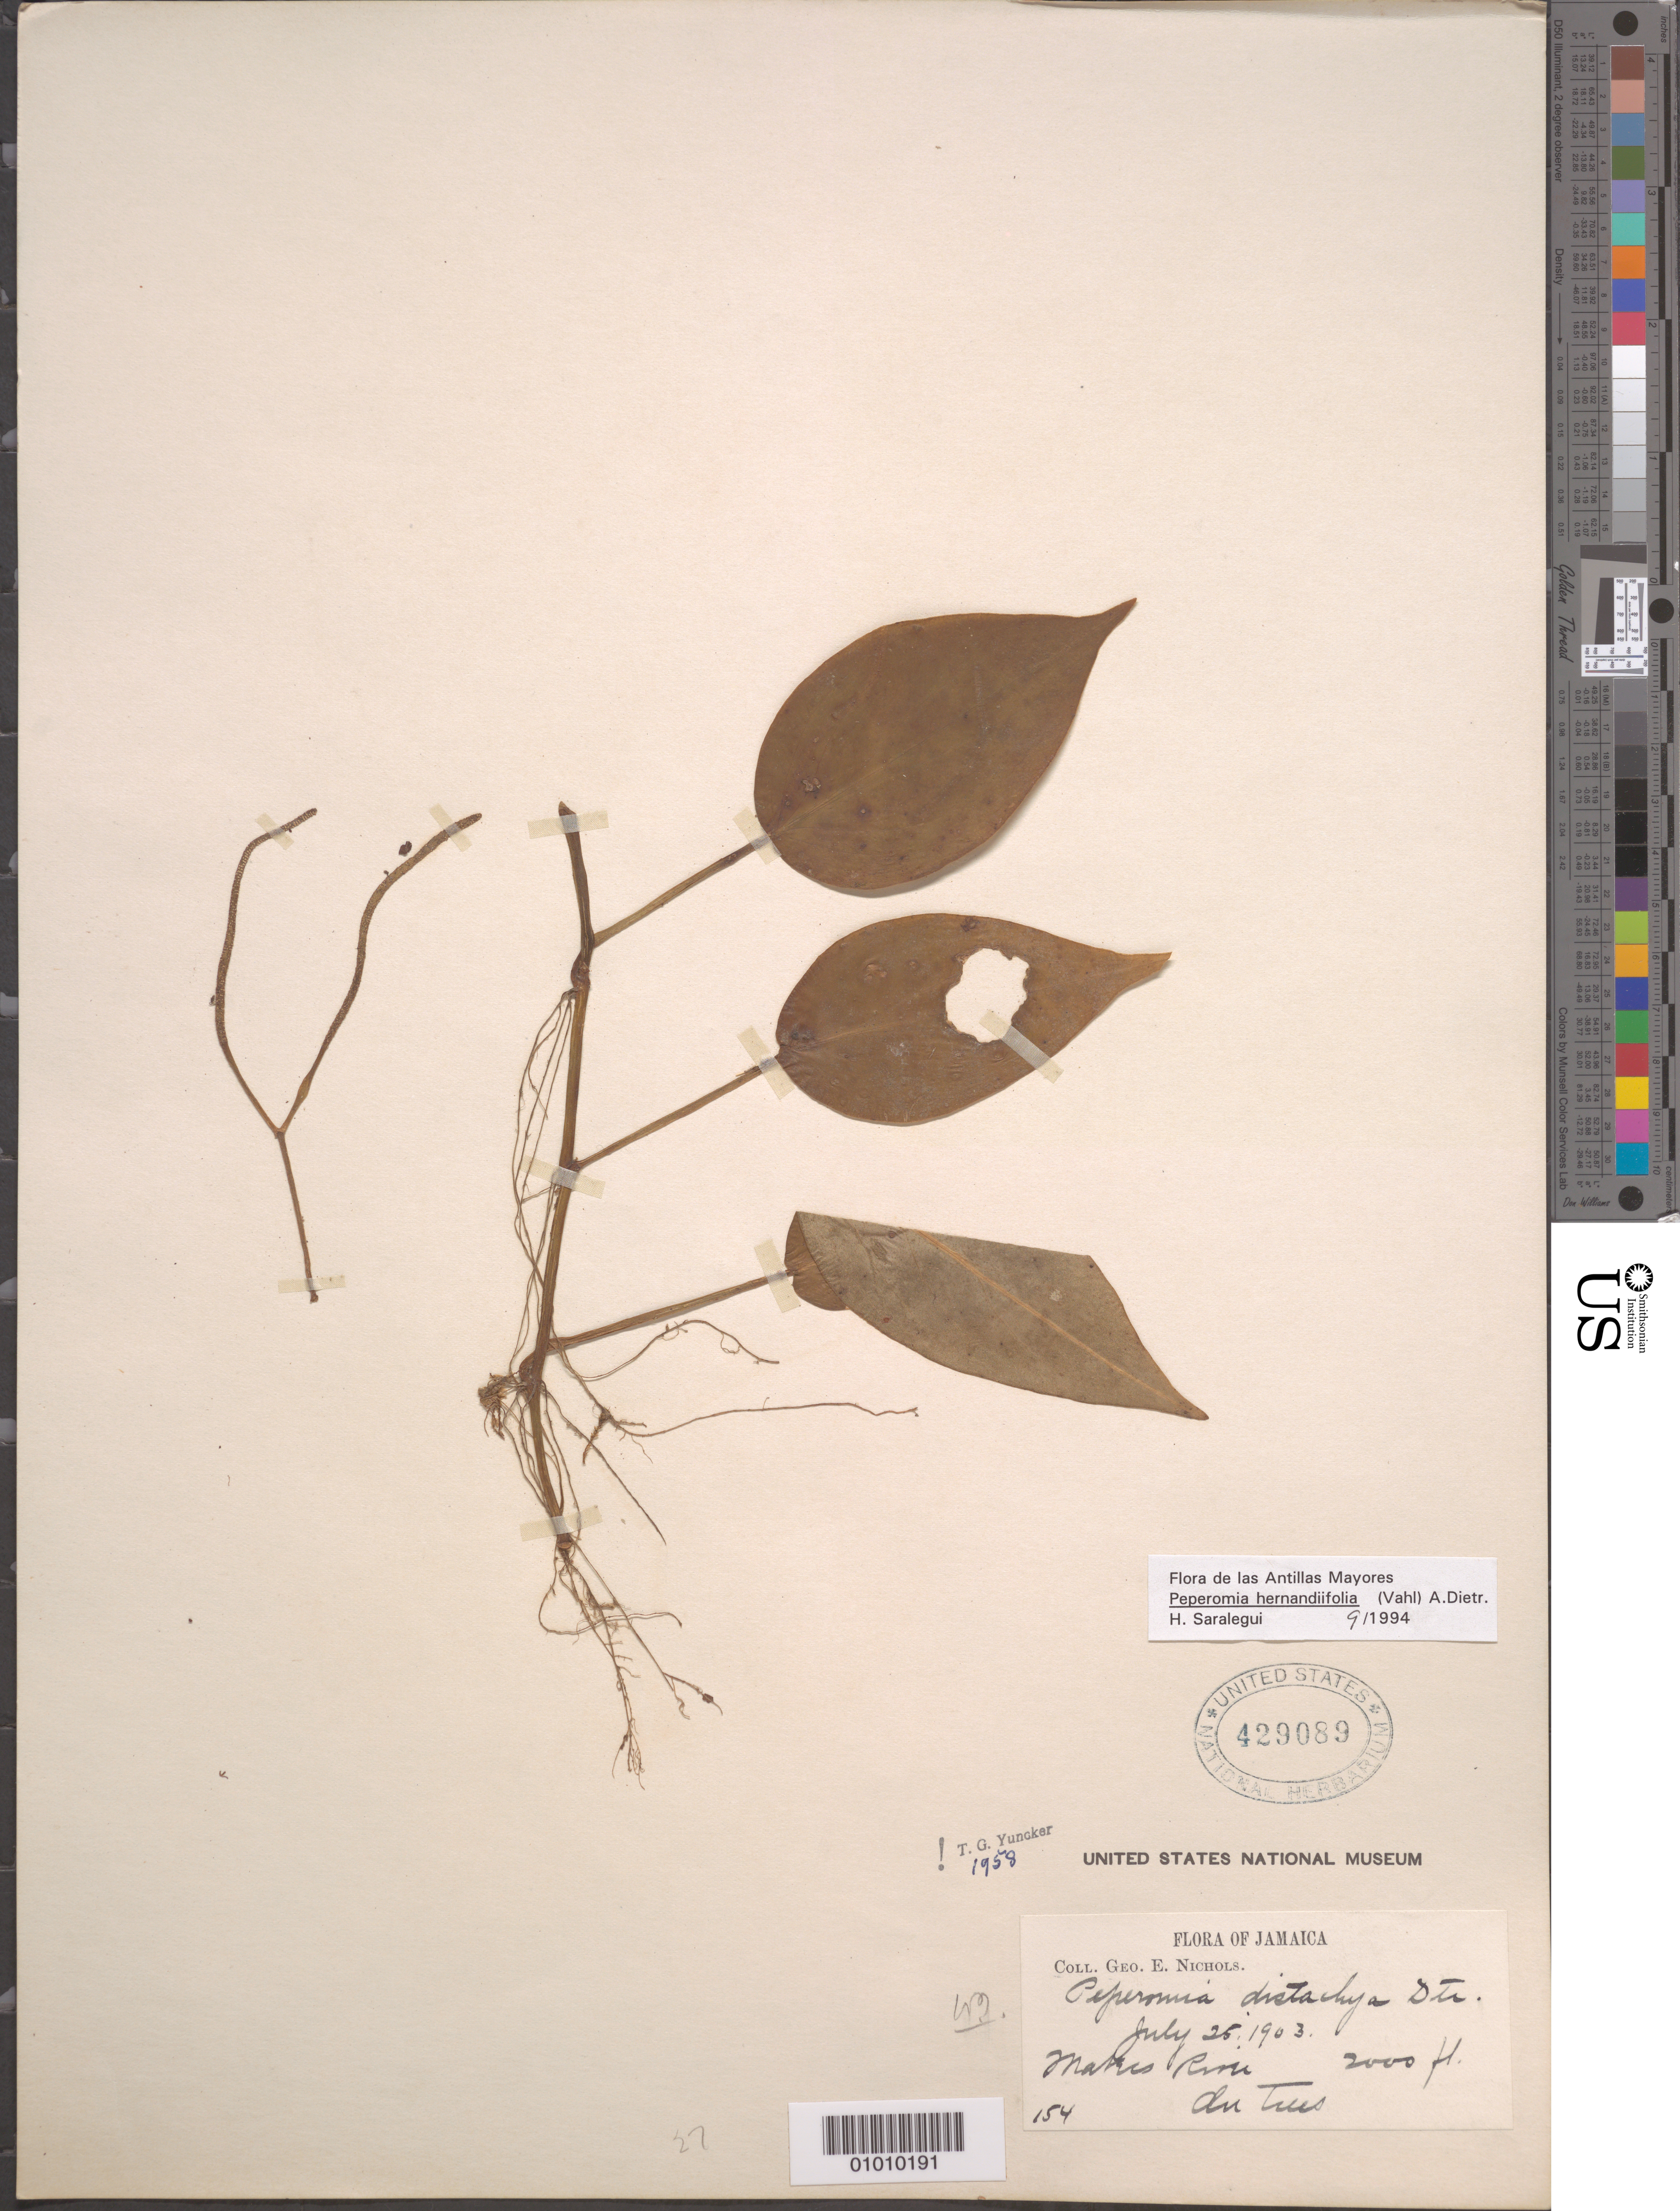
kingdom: Plantae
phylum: Tracheophyta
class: Magnoliopsida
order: Piperales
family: Piperaceae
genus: Peperomia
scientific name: Peperomia hernandiifolia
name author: (Vahl) A. Dietr.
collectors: G. E. Nichols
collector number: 154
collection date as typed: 25 Jul 1903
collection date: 1903-07-25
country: Jamaica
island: Jamaica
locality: On trees.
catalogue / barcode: US 429089